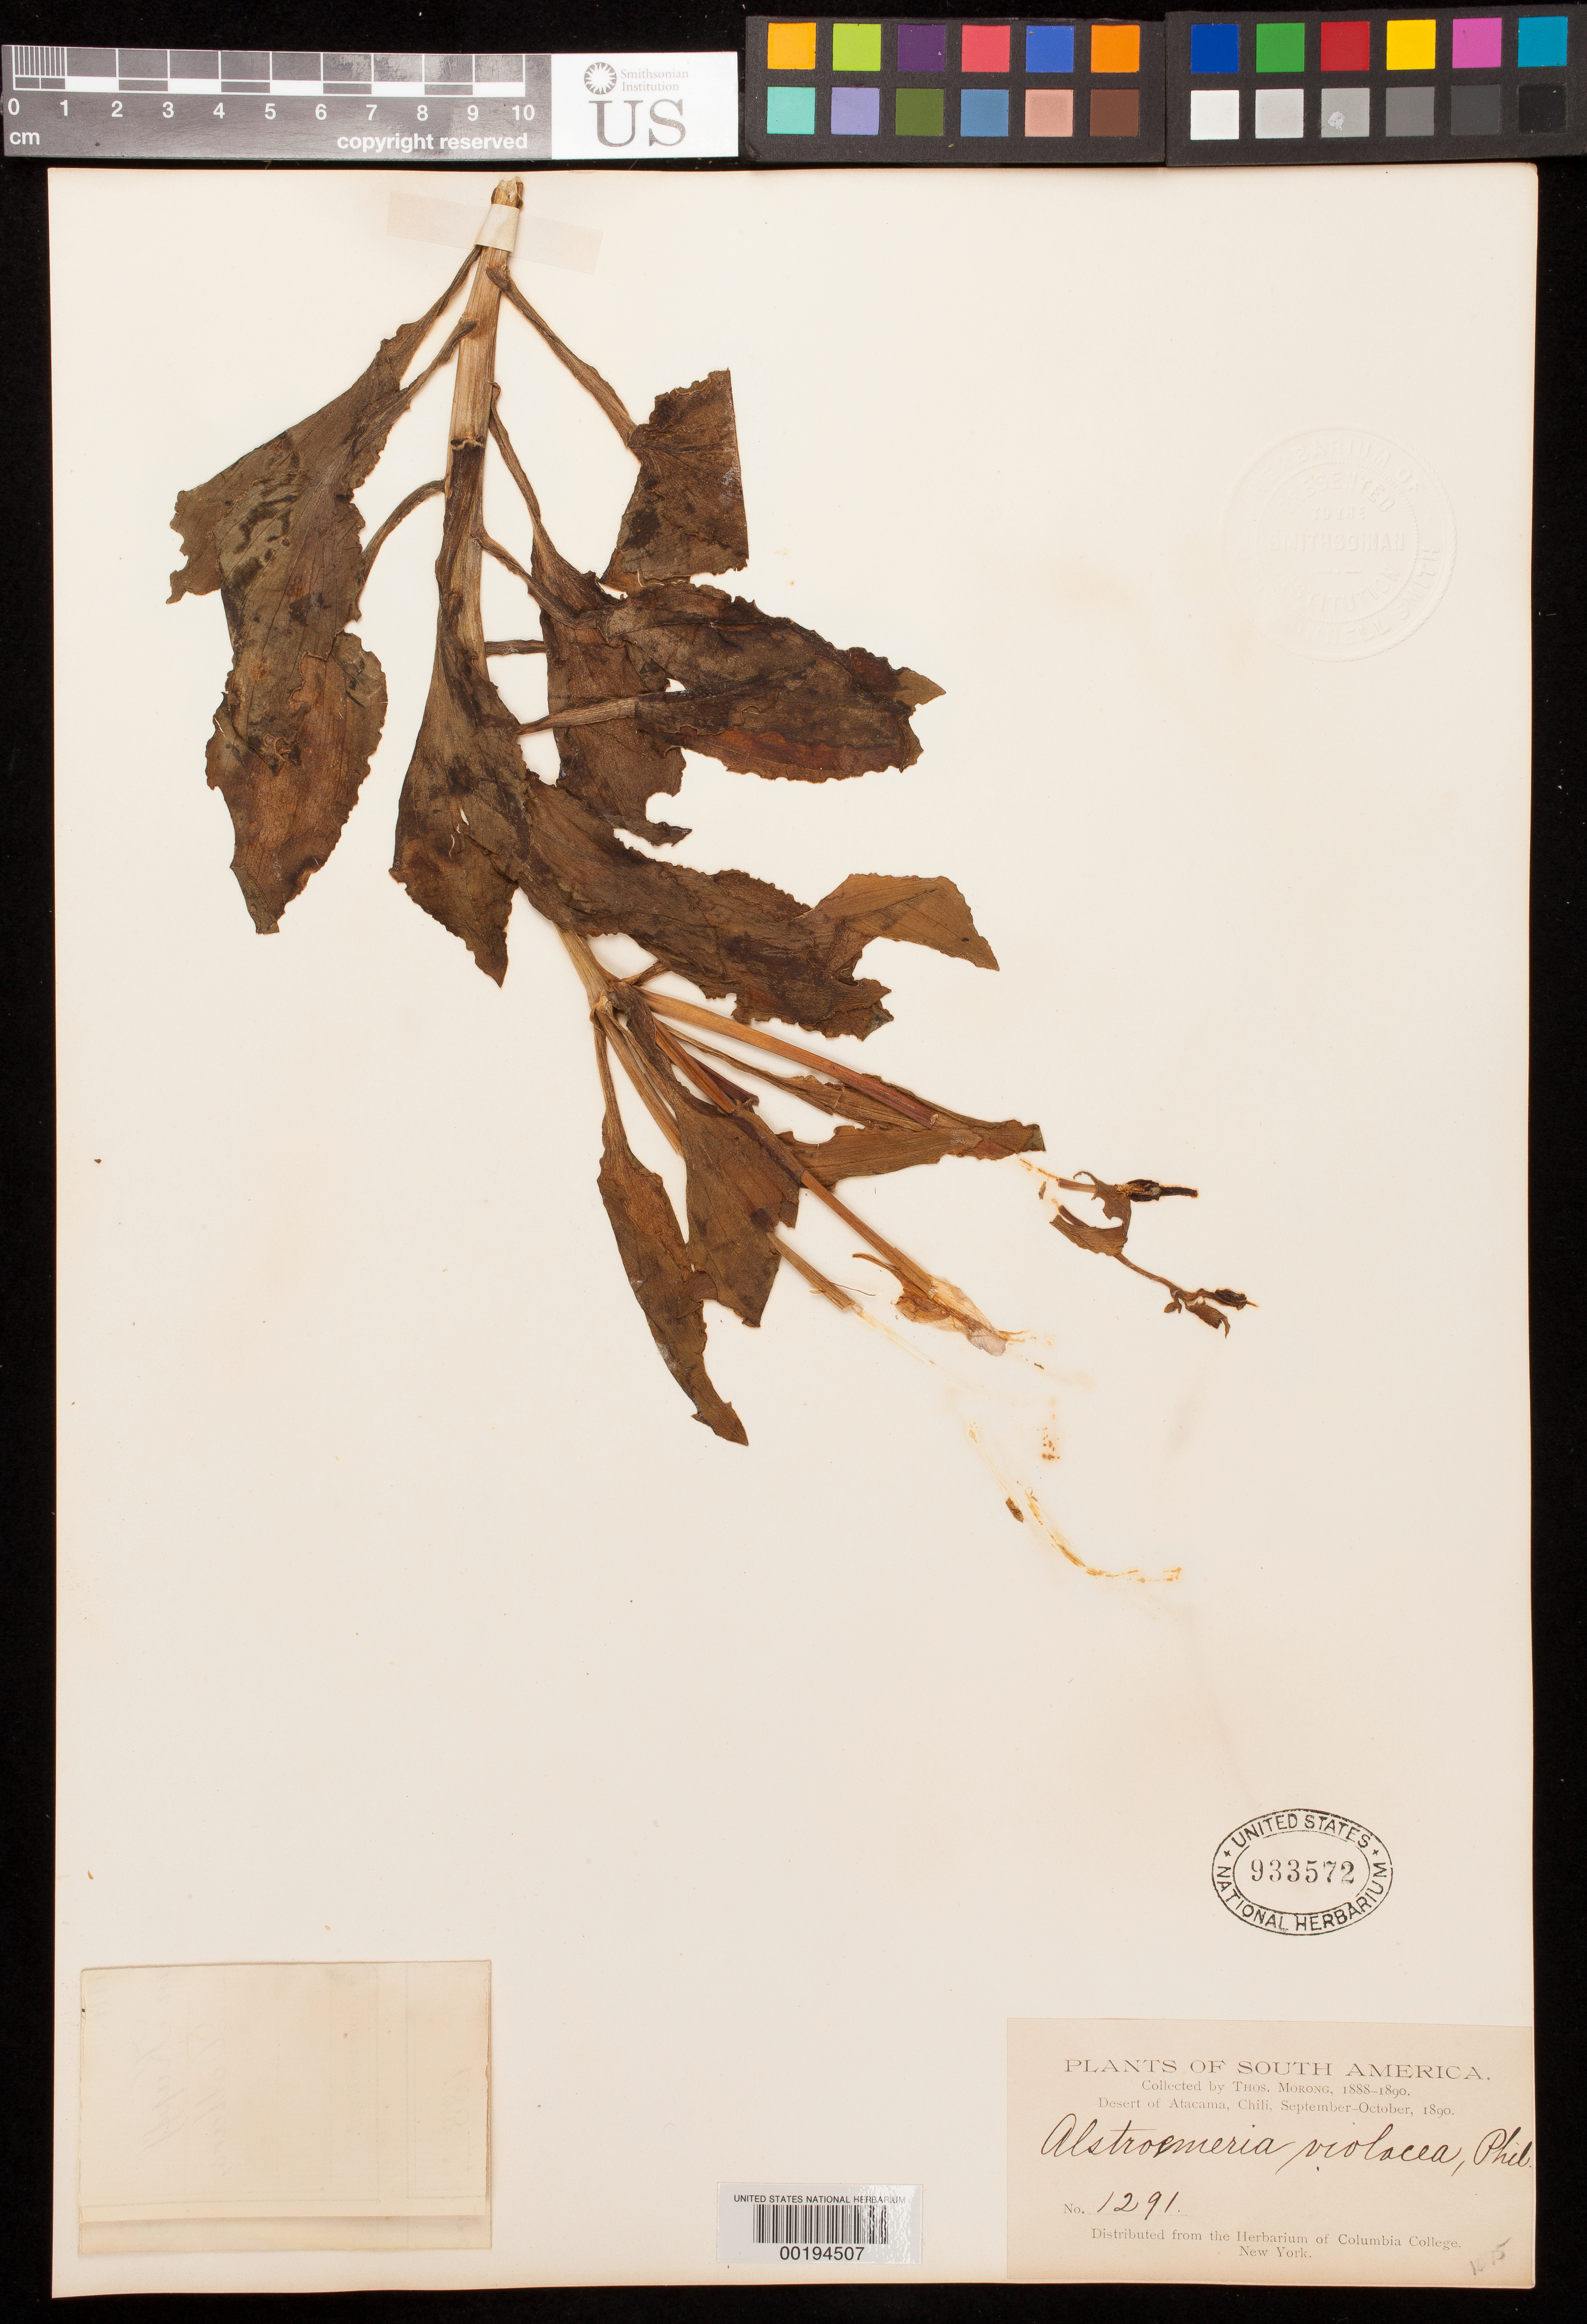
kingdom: Plantae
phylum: Tracheophyta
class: Liliopsida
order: Liliales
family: Alstroemeriaceae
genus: Alstroemeria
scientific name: Alstroemeria violacea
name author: Phil.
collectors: T. Morong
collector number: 1291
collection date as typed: Sep 1890 to -- Oct 1890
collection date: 1890-09/1890-10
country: Chile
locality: Desert of atacama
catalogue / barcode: US 933572